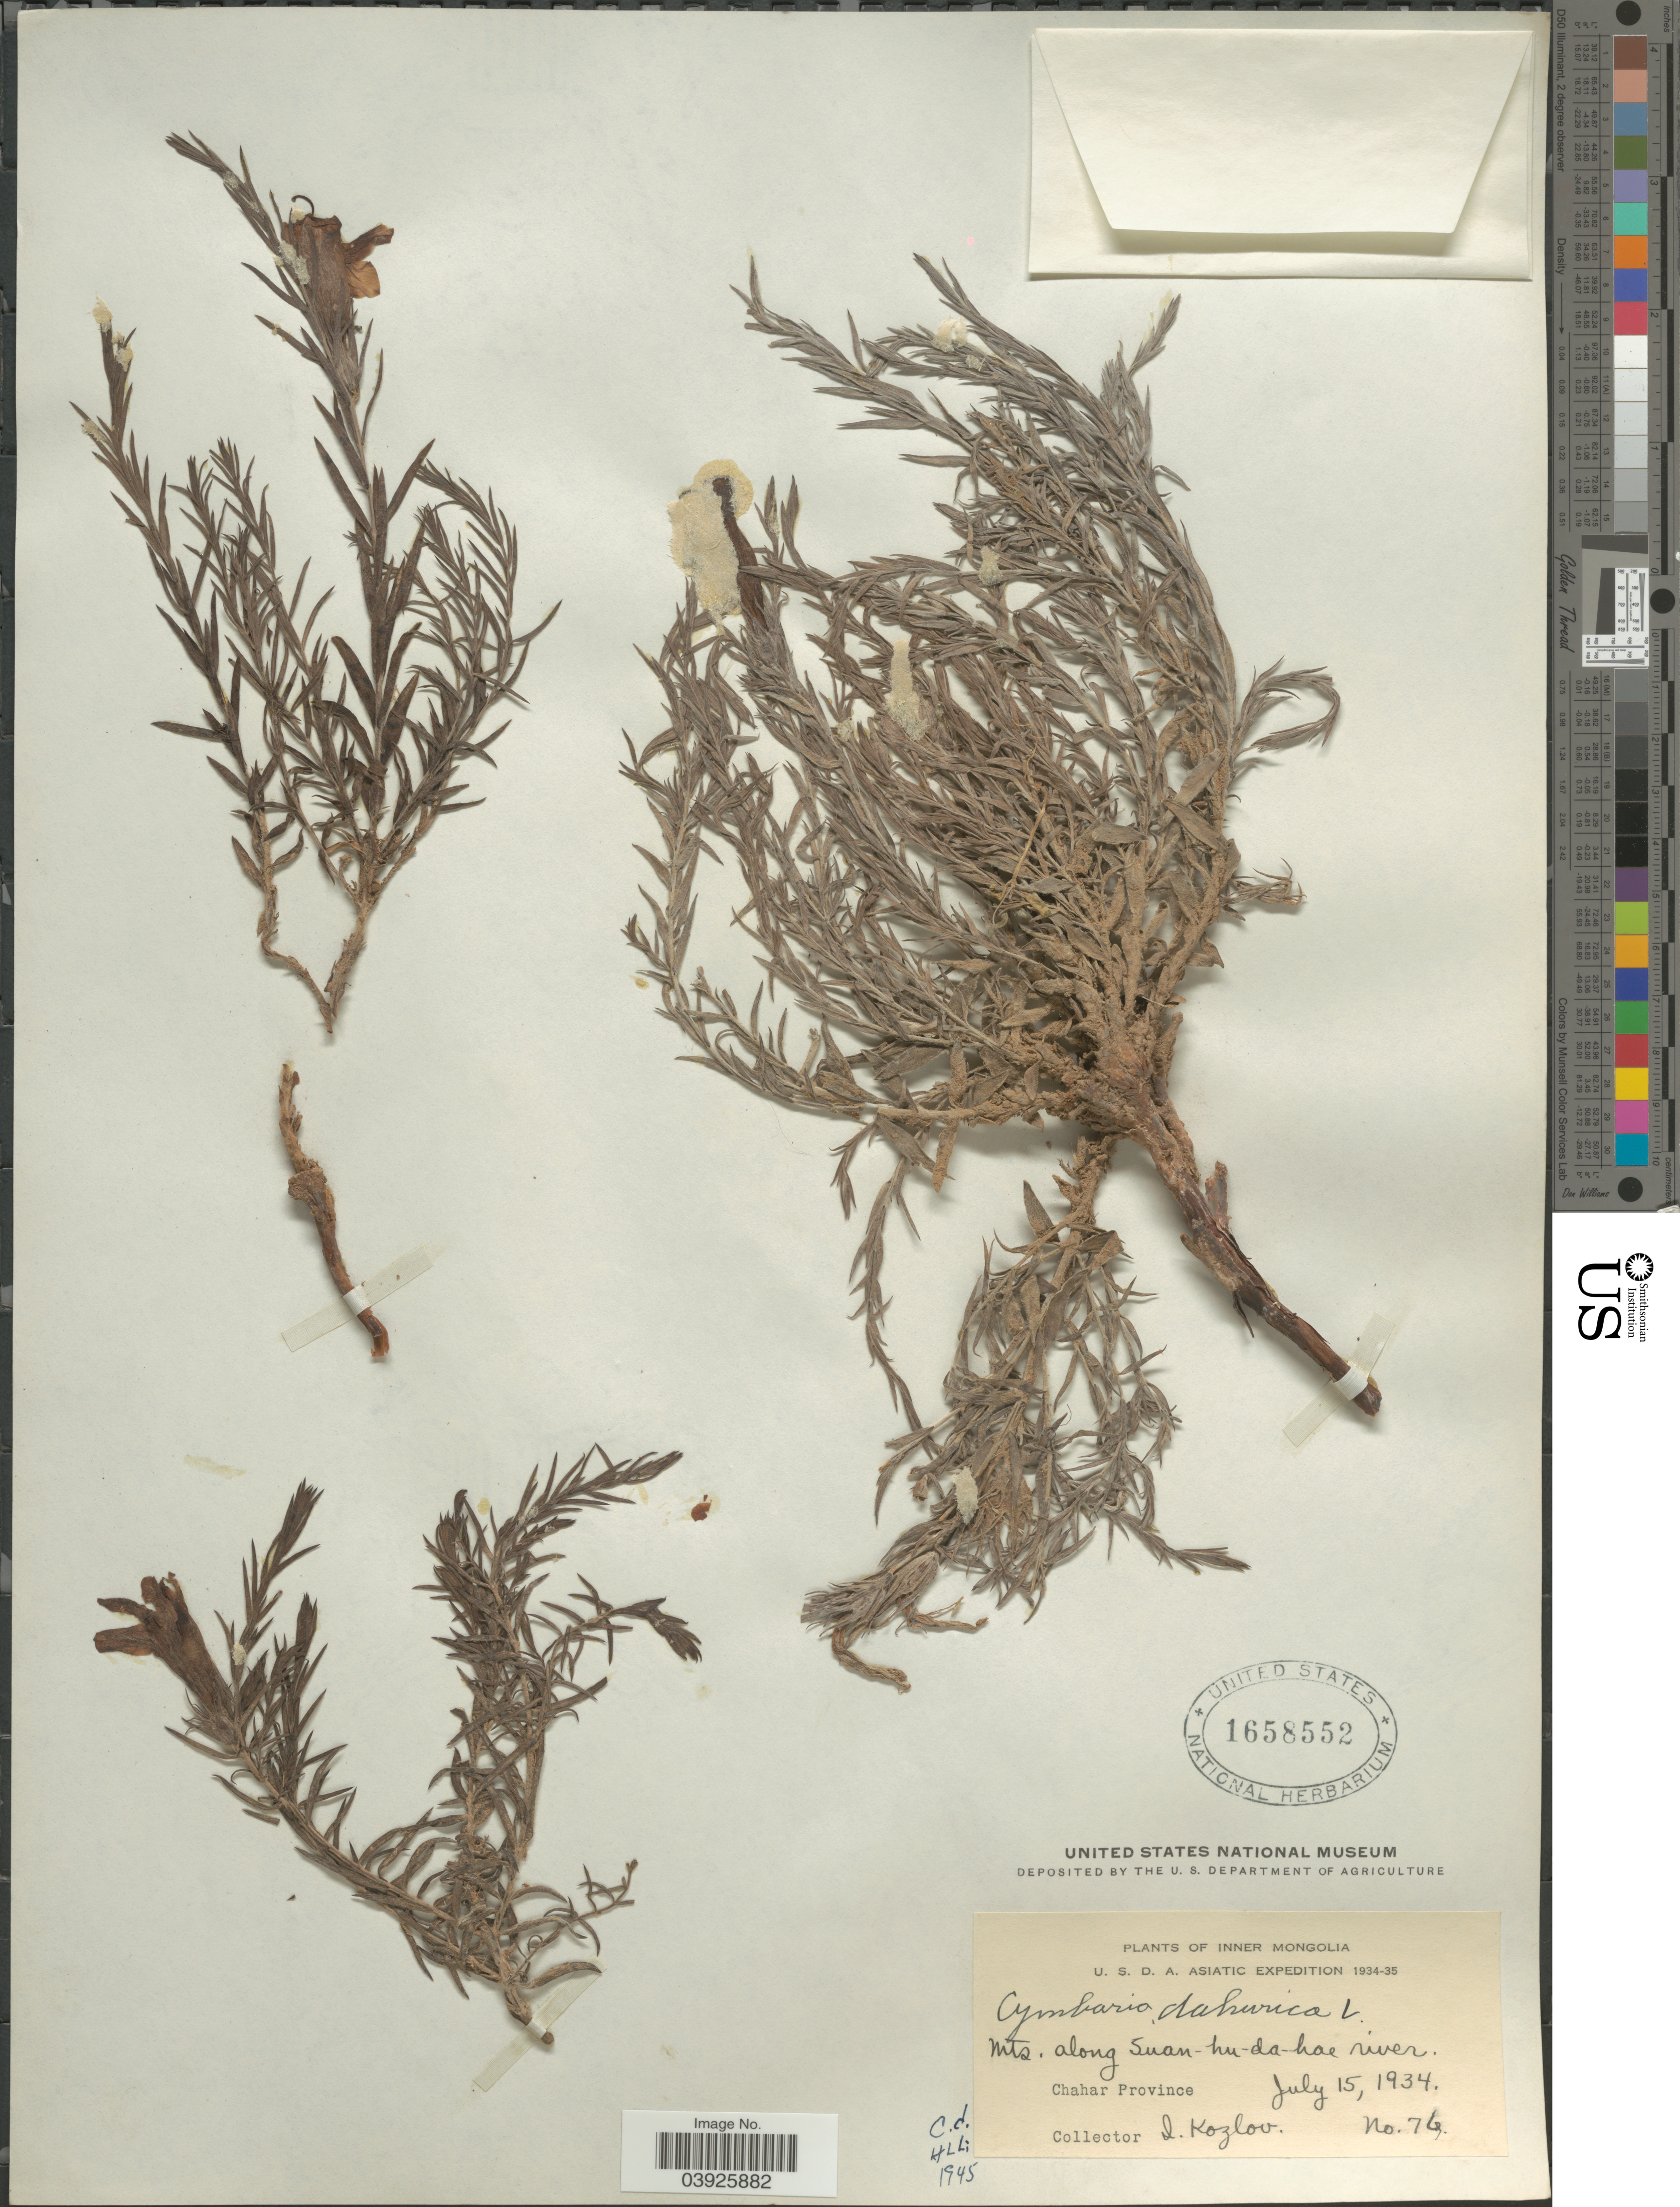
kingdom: Plantae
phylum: Tracheophyta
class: Magnoliopsida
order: Lamiales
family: Orobanchaceae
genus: Cymbaria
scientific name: Cymbaria daurica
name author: L.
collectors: I. Kozlov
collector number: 76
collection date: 1934-07-15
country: China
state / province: Nei Monggol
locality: Inner Mongolia. Mts. along Suan-hu-da-hae river. Chahar Province.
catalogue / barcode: US 1658552